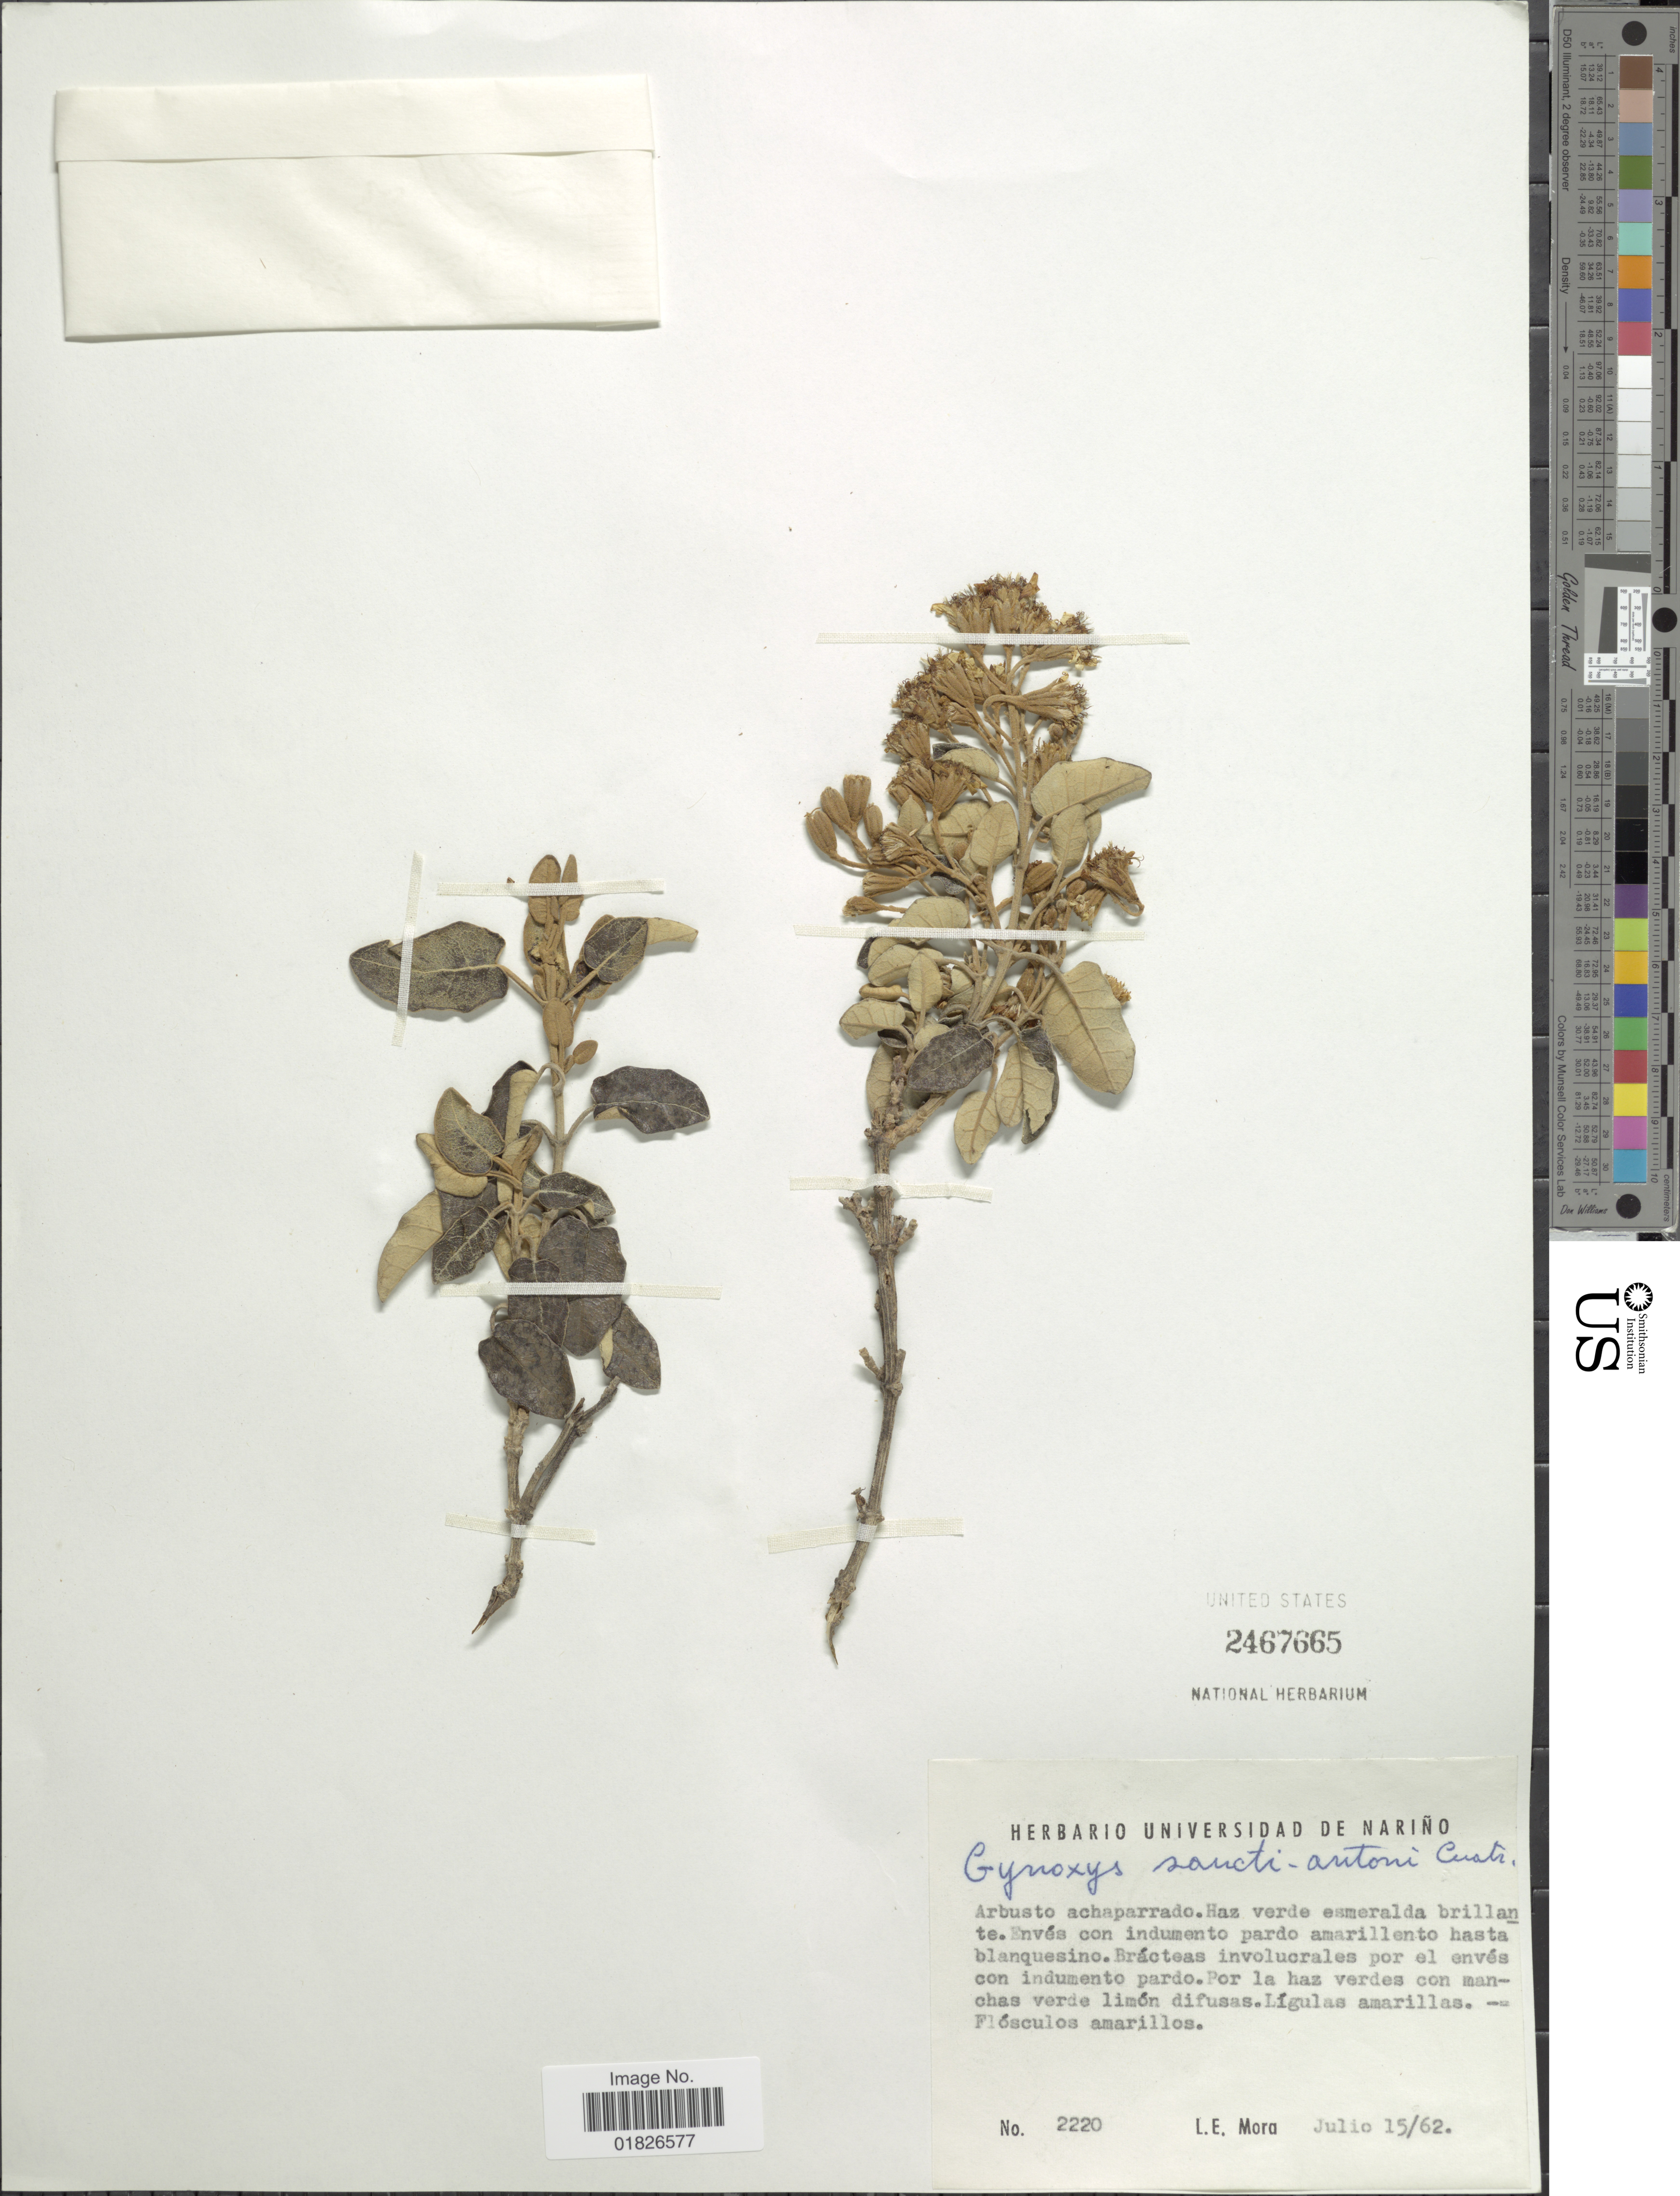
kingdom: Plantae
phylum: Tracheophyta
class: Magnoliopsida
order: Asterales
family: Asteraceae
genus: Gynoxys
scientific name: Gynoxys sancti-antonii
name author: Cuatrec.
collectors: L. Mora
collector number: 2220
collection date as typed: Transcribed d/m/y: 15/7/62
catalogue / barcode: US 2467665